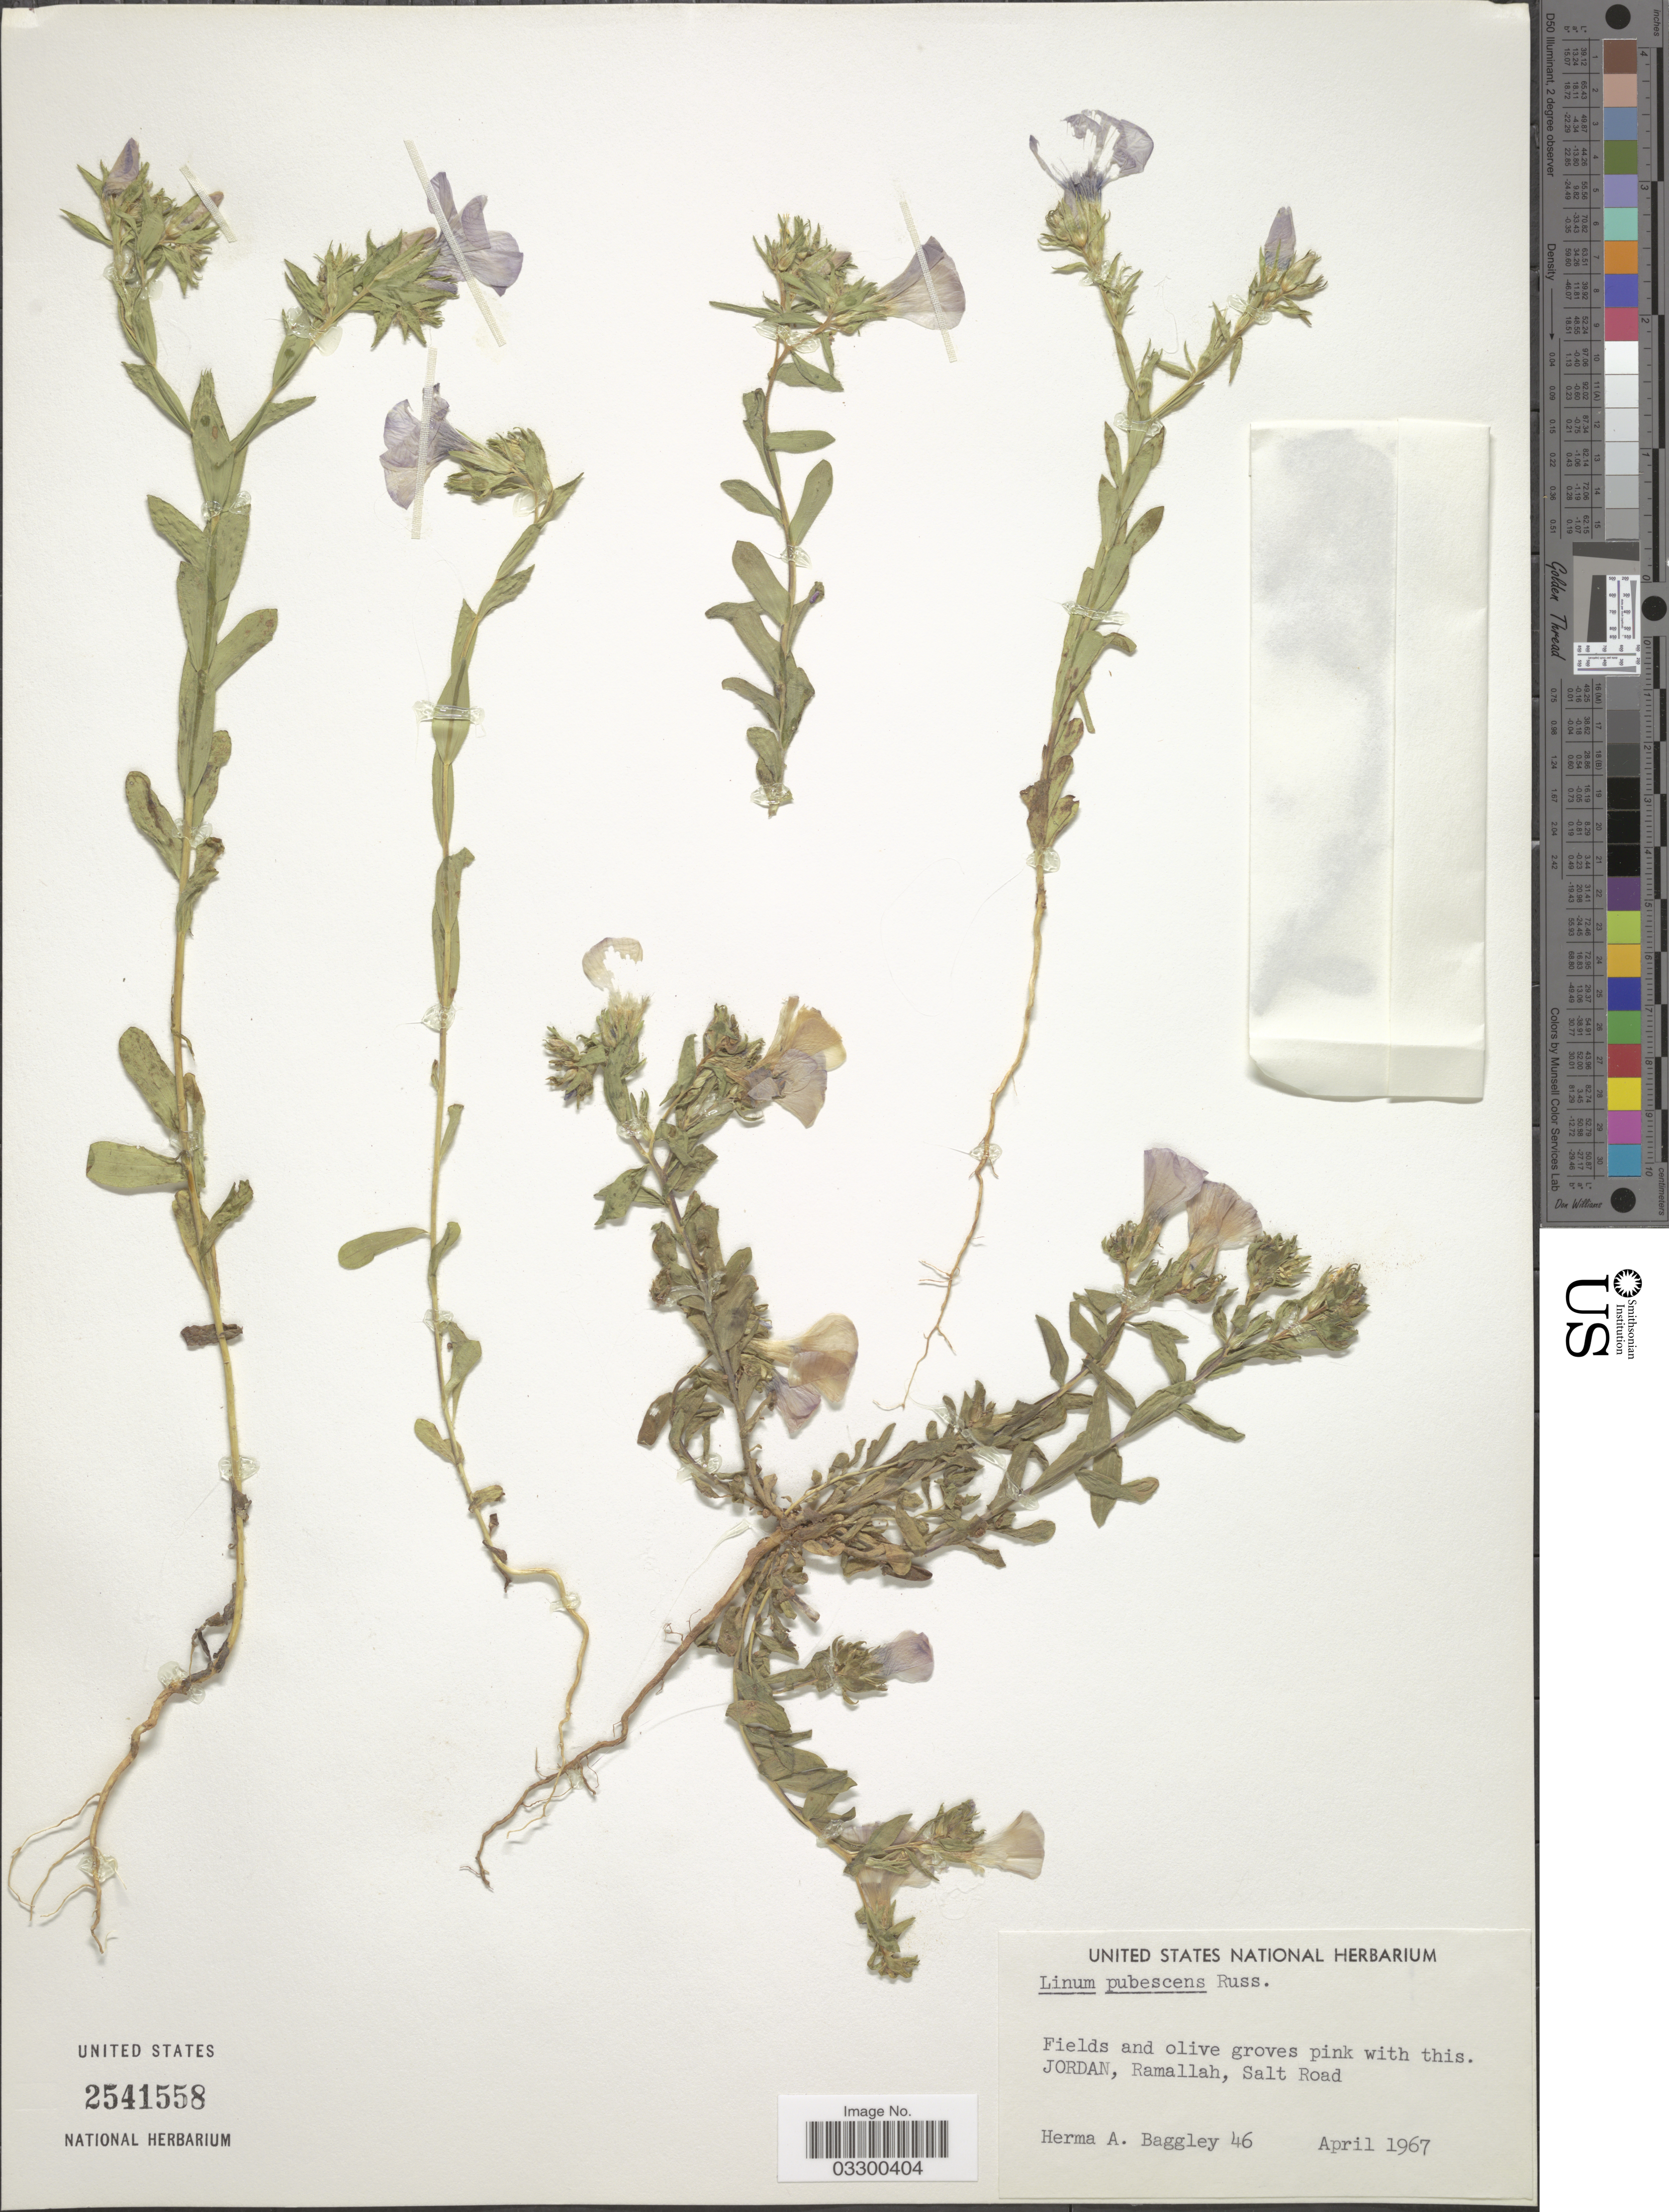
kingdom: Plantae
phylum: Tracheophyta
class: Magnoliopsida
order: Malpighiales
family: Linaceae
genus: Linum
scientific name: Linum pubescens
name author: (Sol.) Banks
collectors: H. Baggley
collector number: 46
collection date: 1967-04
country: Jordan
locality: Ramallah, Salt Road.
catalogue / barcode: US 2541558